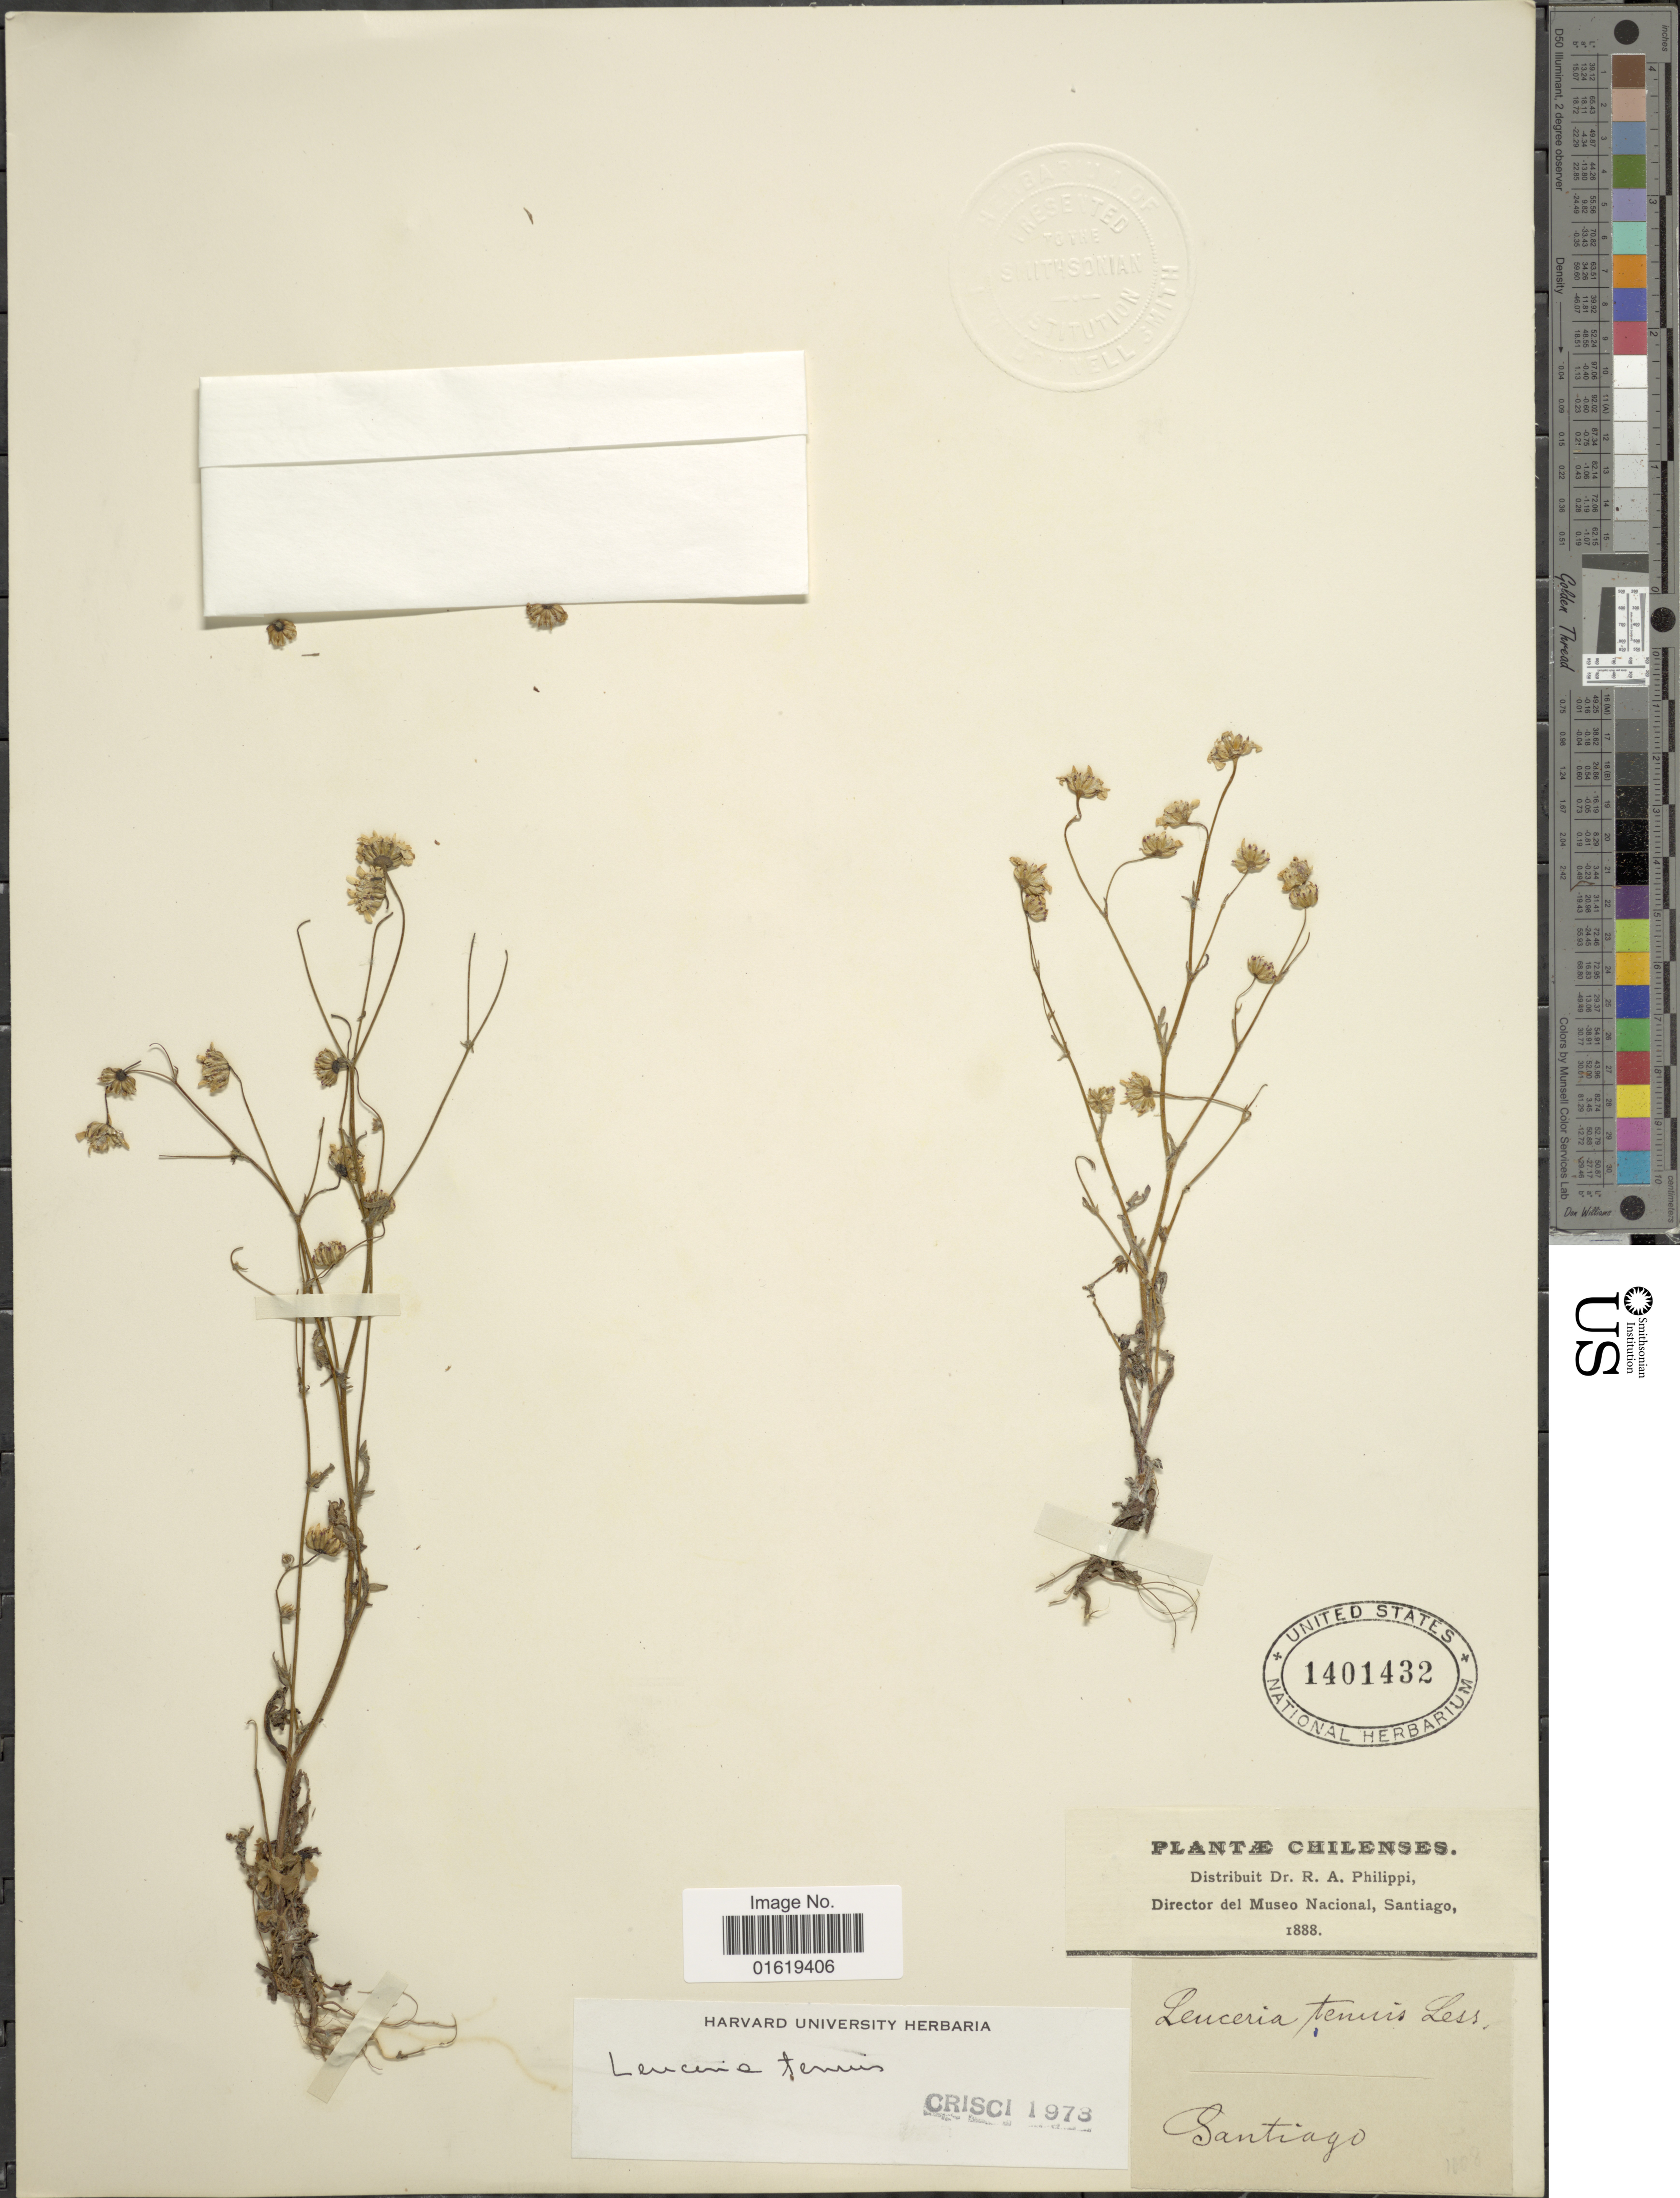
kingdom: Plantae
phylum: Tracheophyta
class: Magnoliopsida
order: Asterales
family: Asteraceae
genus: Leucheria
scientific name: Leucheria tenuis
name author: Less.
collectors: R. A. Philippi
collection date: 1888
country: Chile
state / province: Región Metropolitana (RM)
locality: Santiago.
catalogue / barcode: US 1401432